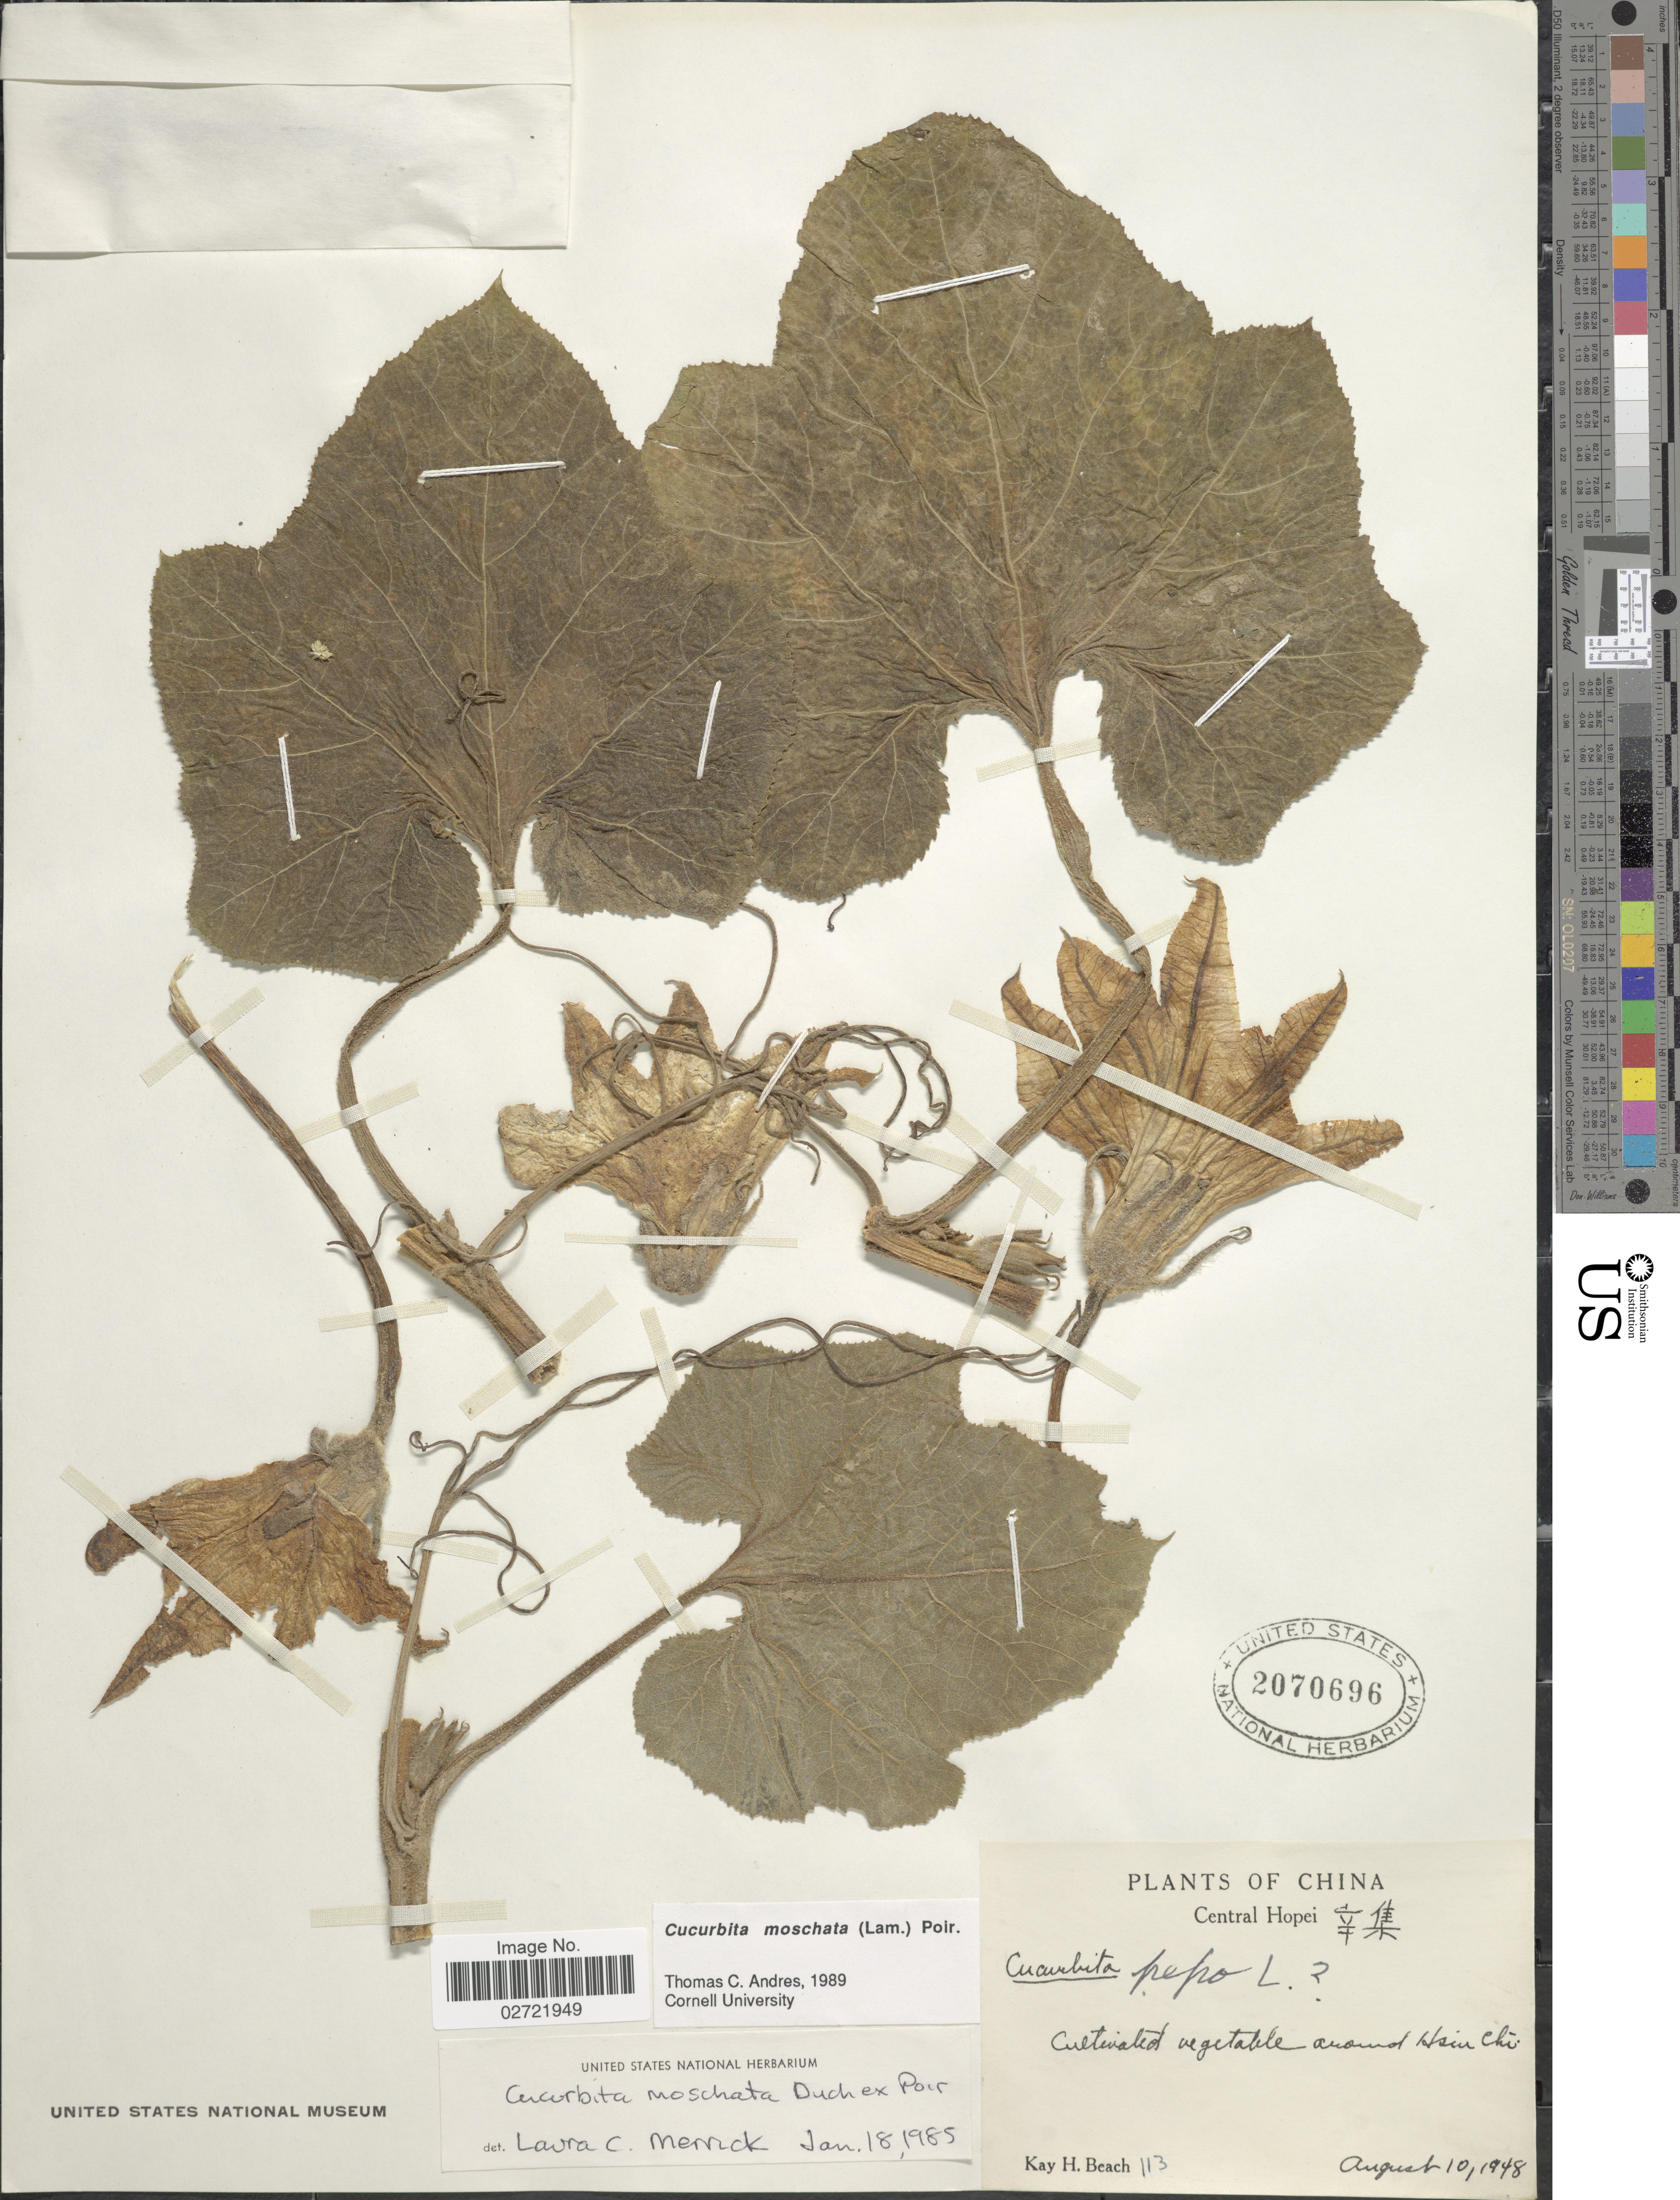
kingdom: Plantae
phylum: Tracheophyta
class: Magnoliopsida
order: Cucurbitales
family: Cucurbitaceae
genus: Cucurbita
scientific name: Cucurbita moschata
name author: (Duch.) Poir.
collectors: K. H. Beach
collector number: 113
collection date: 1948-08-10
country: China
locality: Central Hopei X, Cultivated vegetable around Hsin Chi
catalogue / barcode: US 2070696